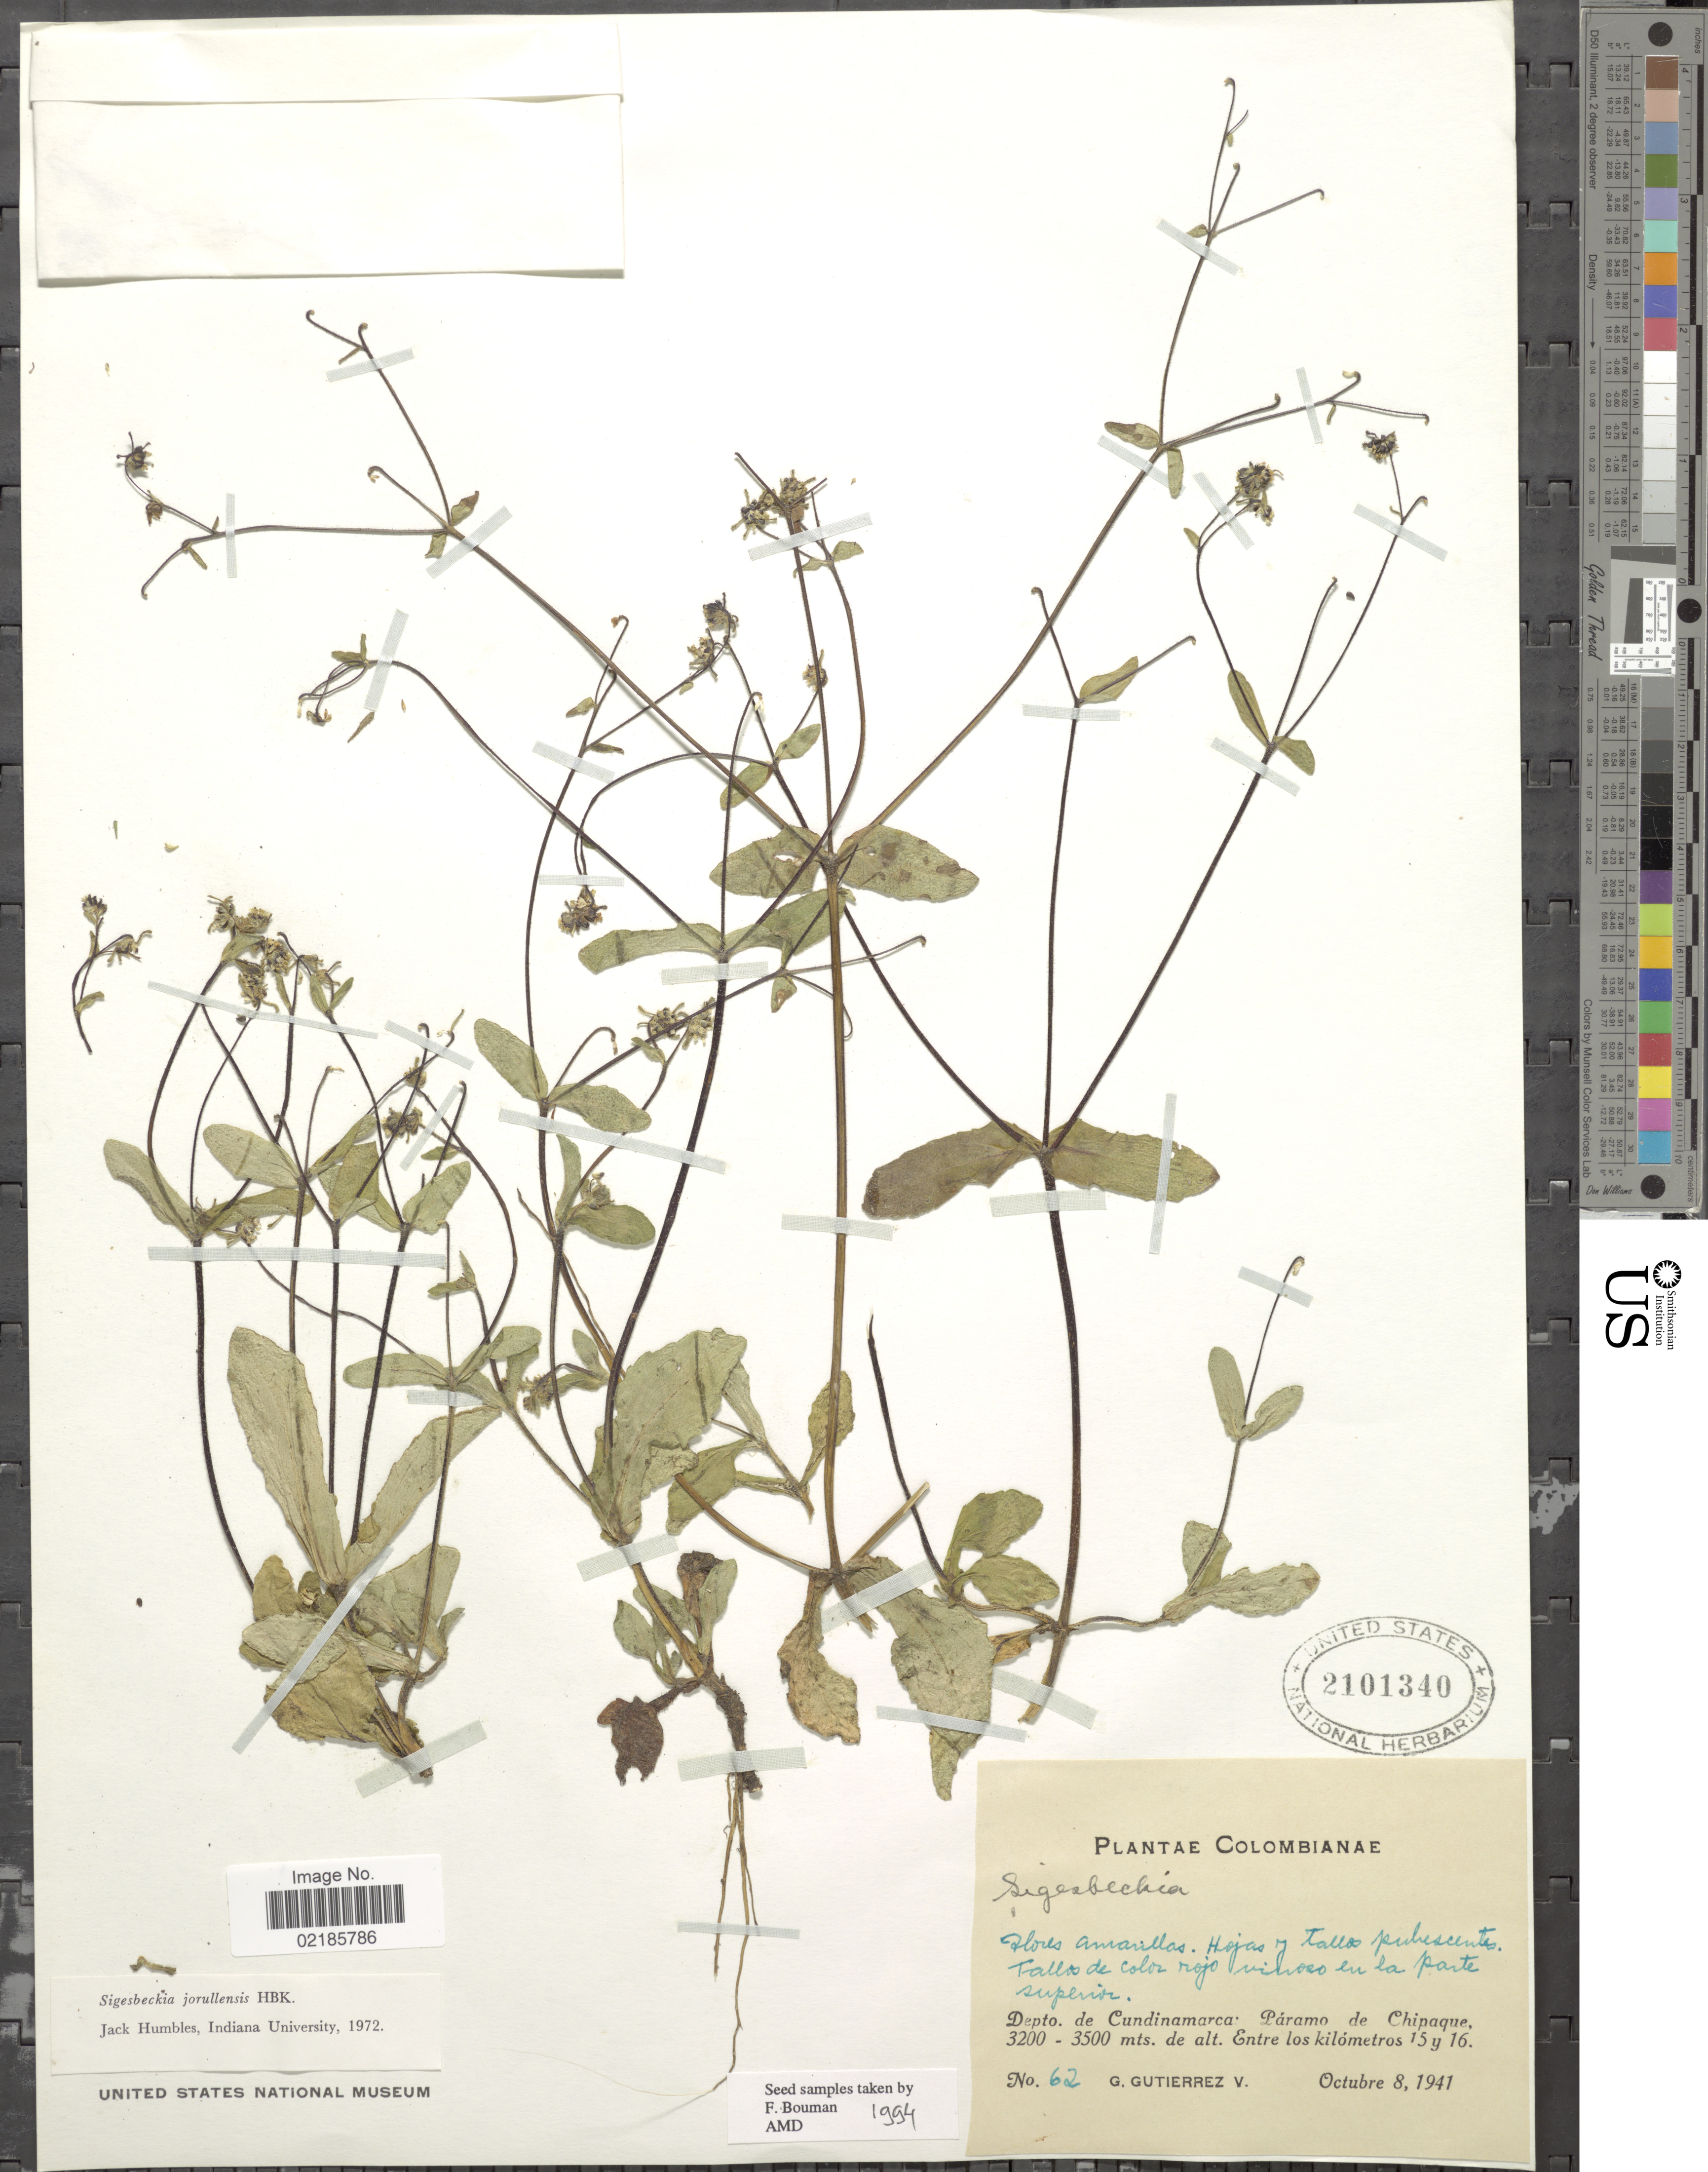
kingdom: Plantae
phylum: Tracheophyta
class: Magnoliopsida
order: Asterales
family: Asteraceae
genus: Sigesbeckia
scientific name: Sigesbeckia jorullensis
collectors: G. Gutiérrez V.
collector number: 62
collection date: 1941-10-08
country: Colombia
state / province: Cundinamarca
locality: Páramo de Chipaque, entre los kilómetros 15 y 16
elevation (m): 3200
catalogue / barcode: US 2101340